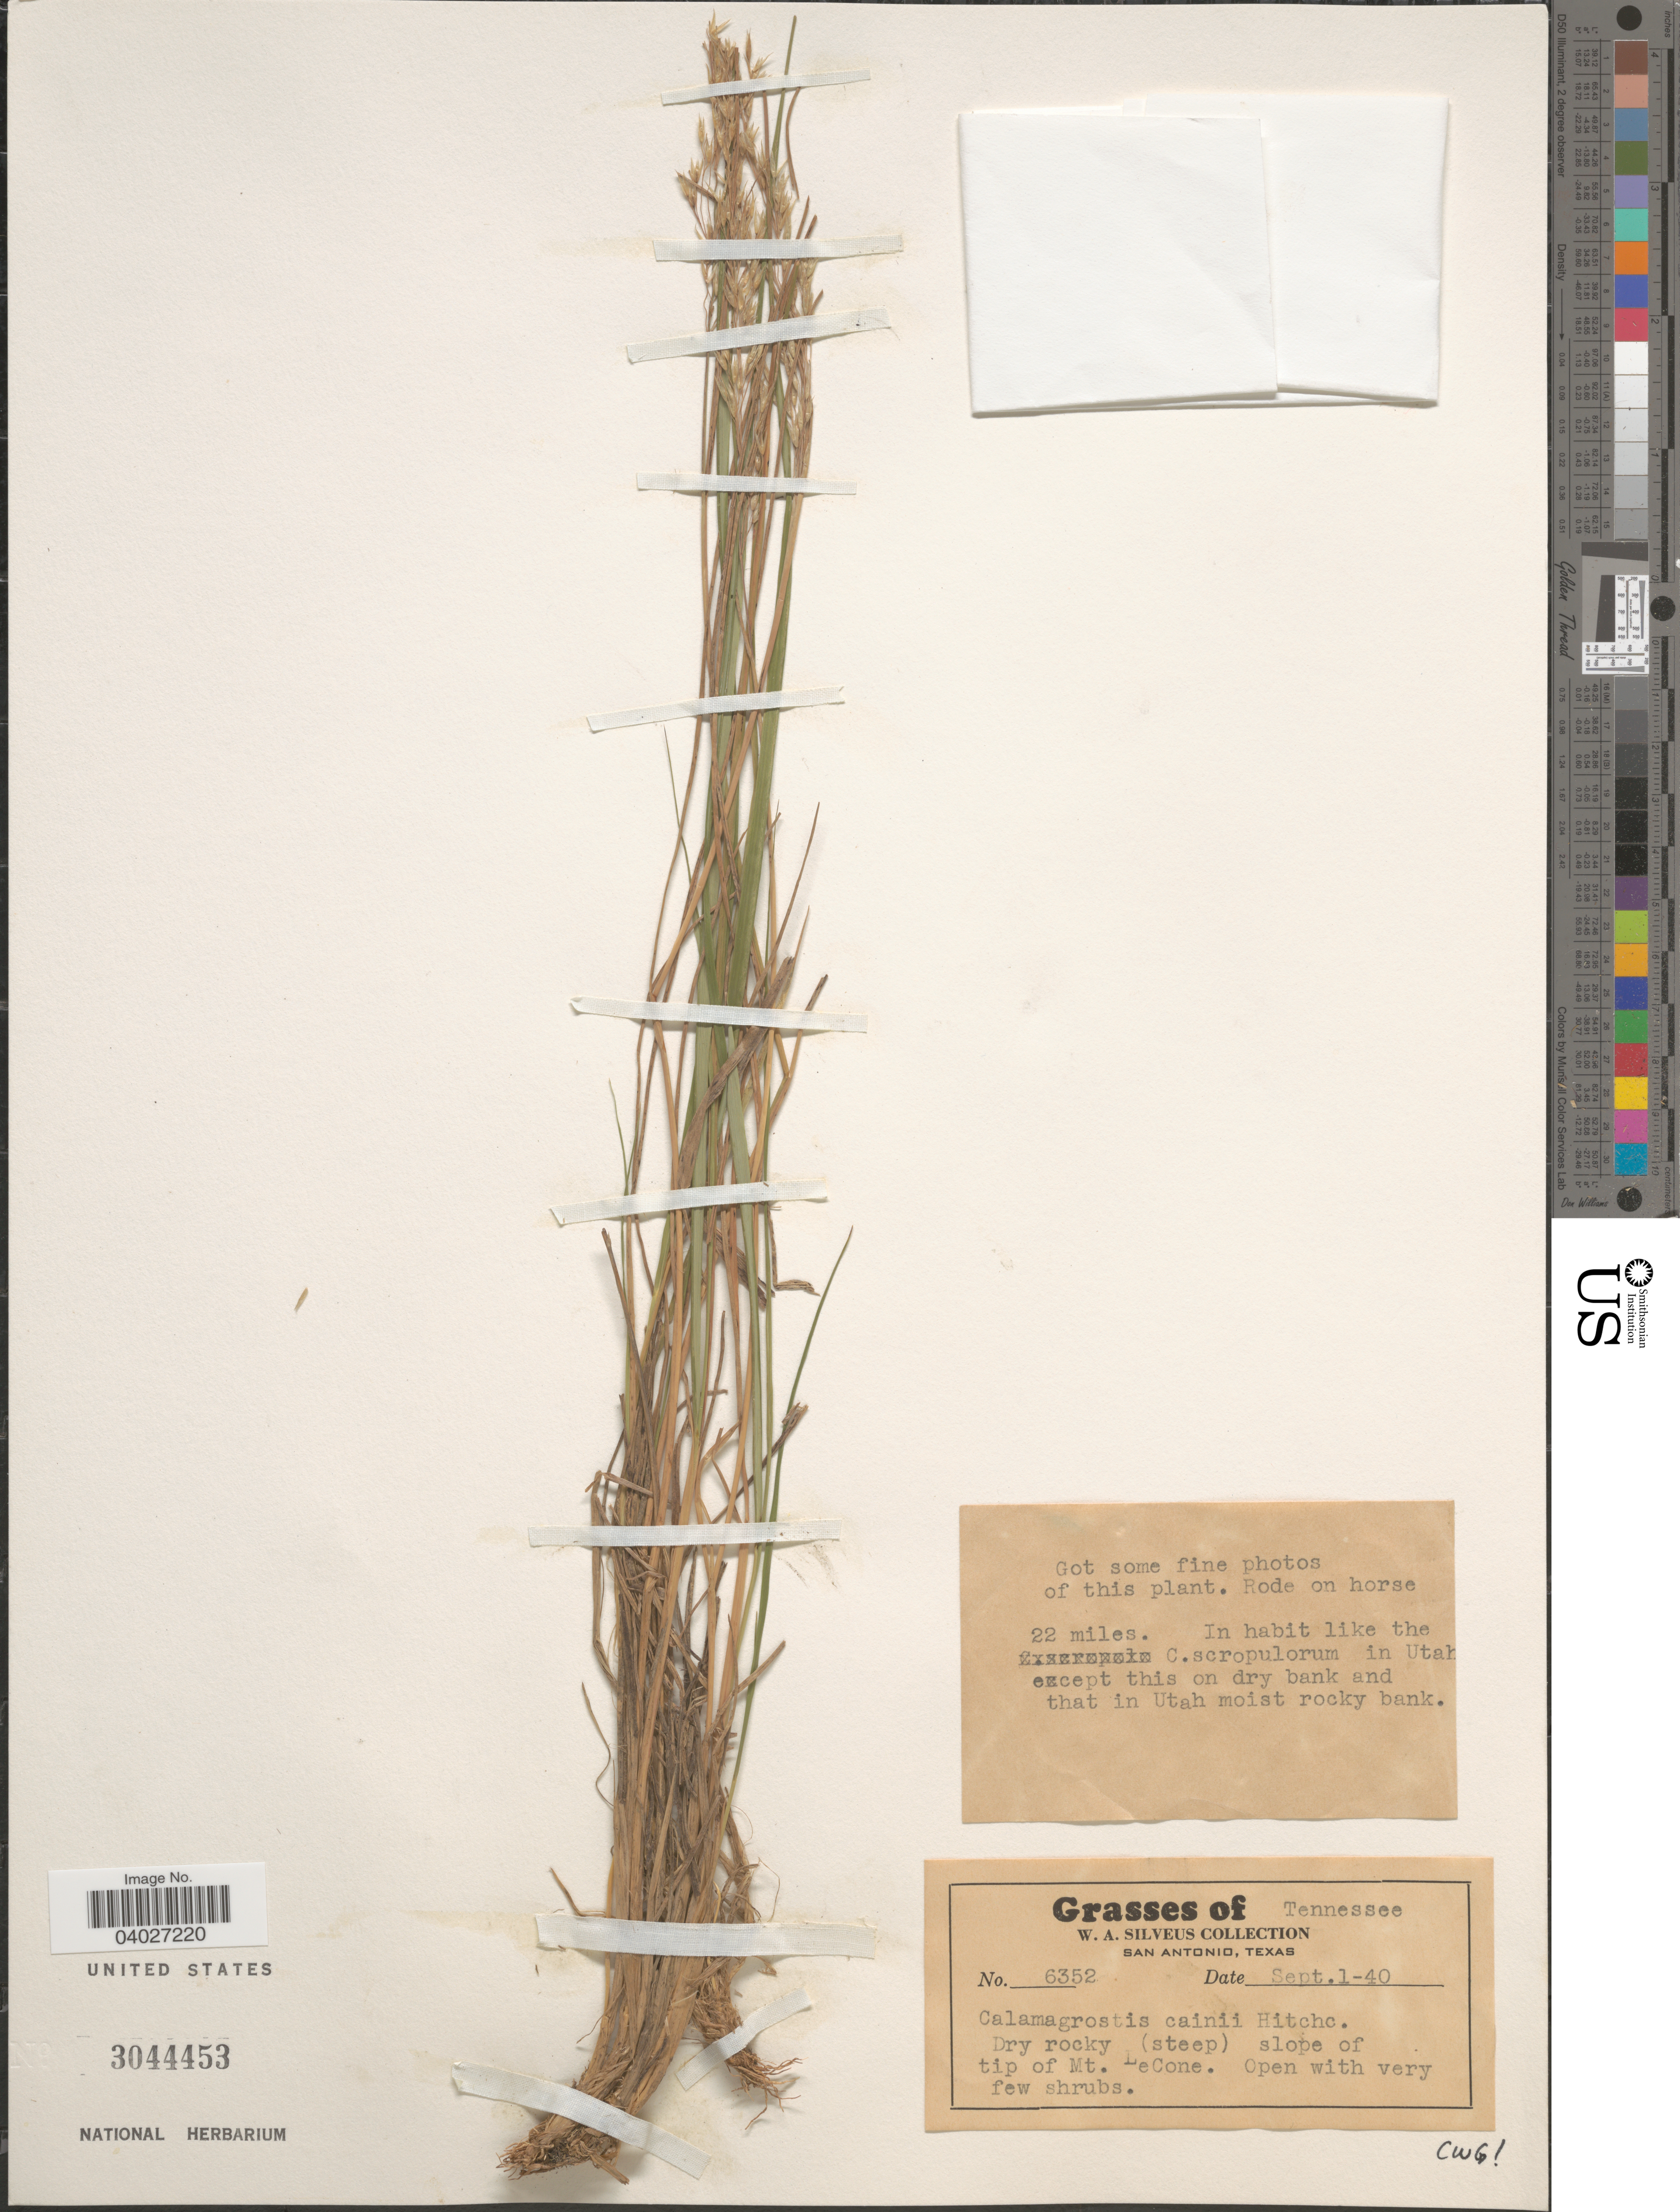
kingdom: Plantae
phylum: Tracheophyta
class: Liliopsida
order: Poales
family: Poaceae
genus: Calamagrostis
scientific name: Calamagrostis cainii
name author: Hitchc.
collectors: W. Silveus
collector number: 6352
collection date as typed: Transcribed d/m/y: 1/9/40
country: United States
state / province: Tennessee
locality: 22 miles. Dry rocky (steep) slope of tip of Mt. LeCone.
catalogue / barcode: US 3044453